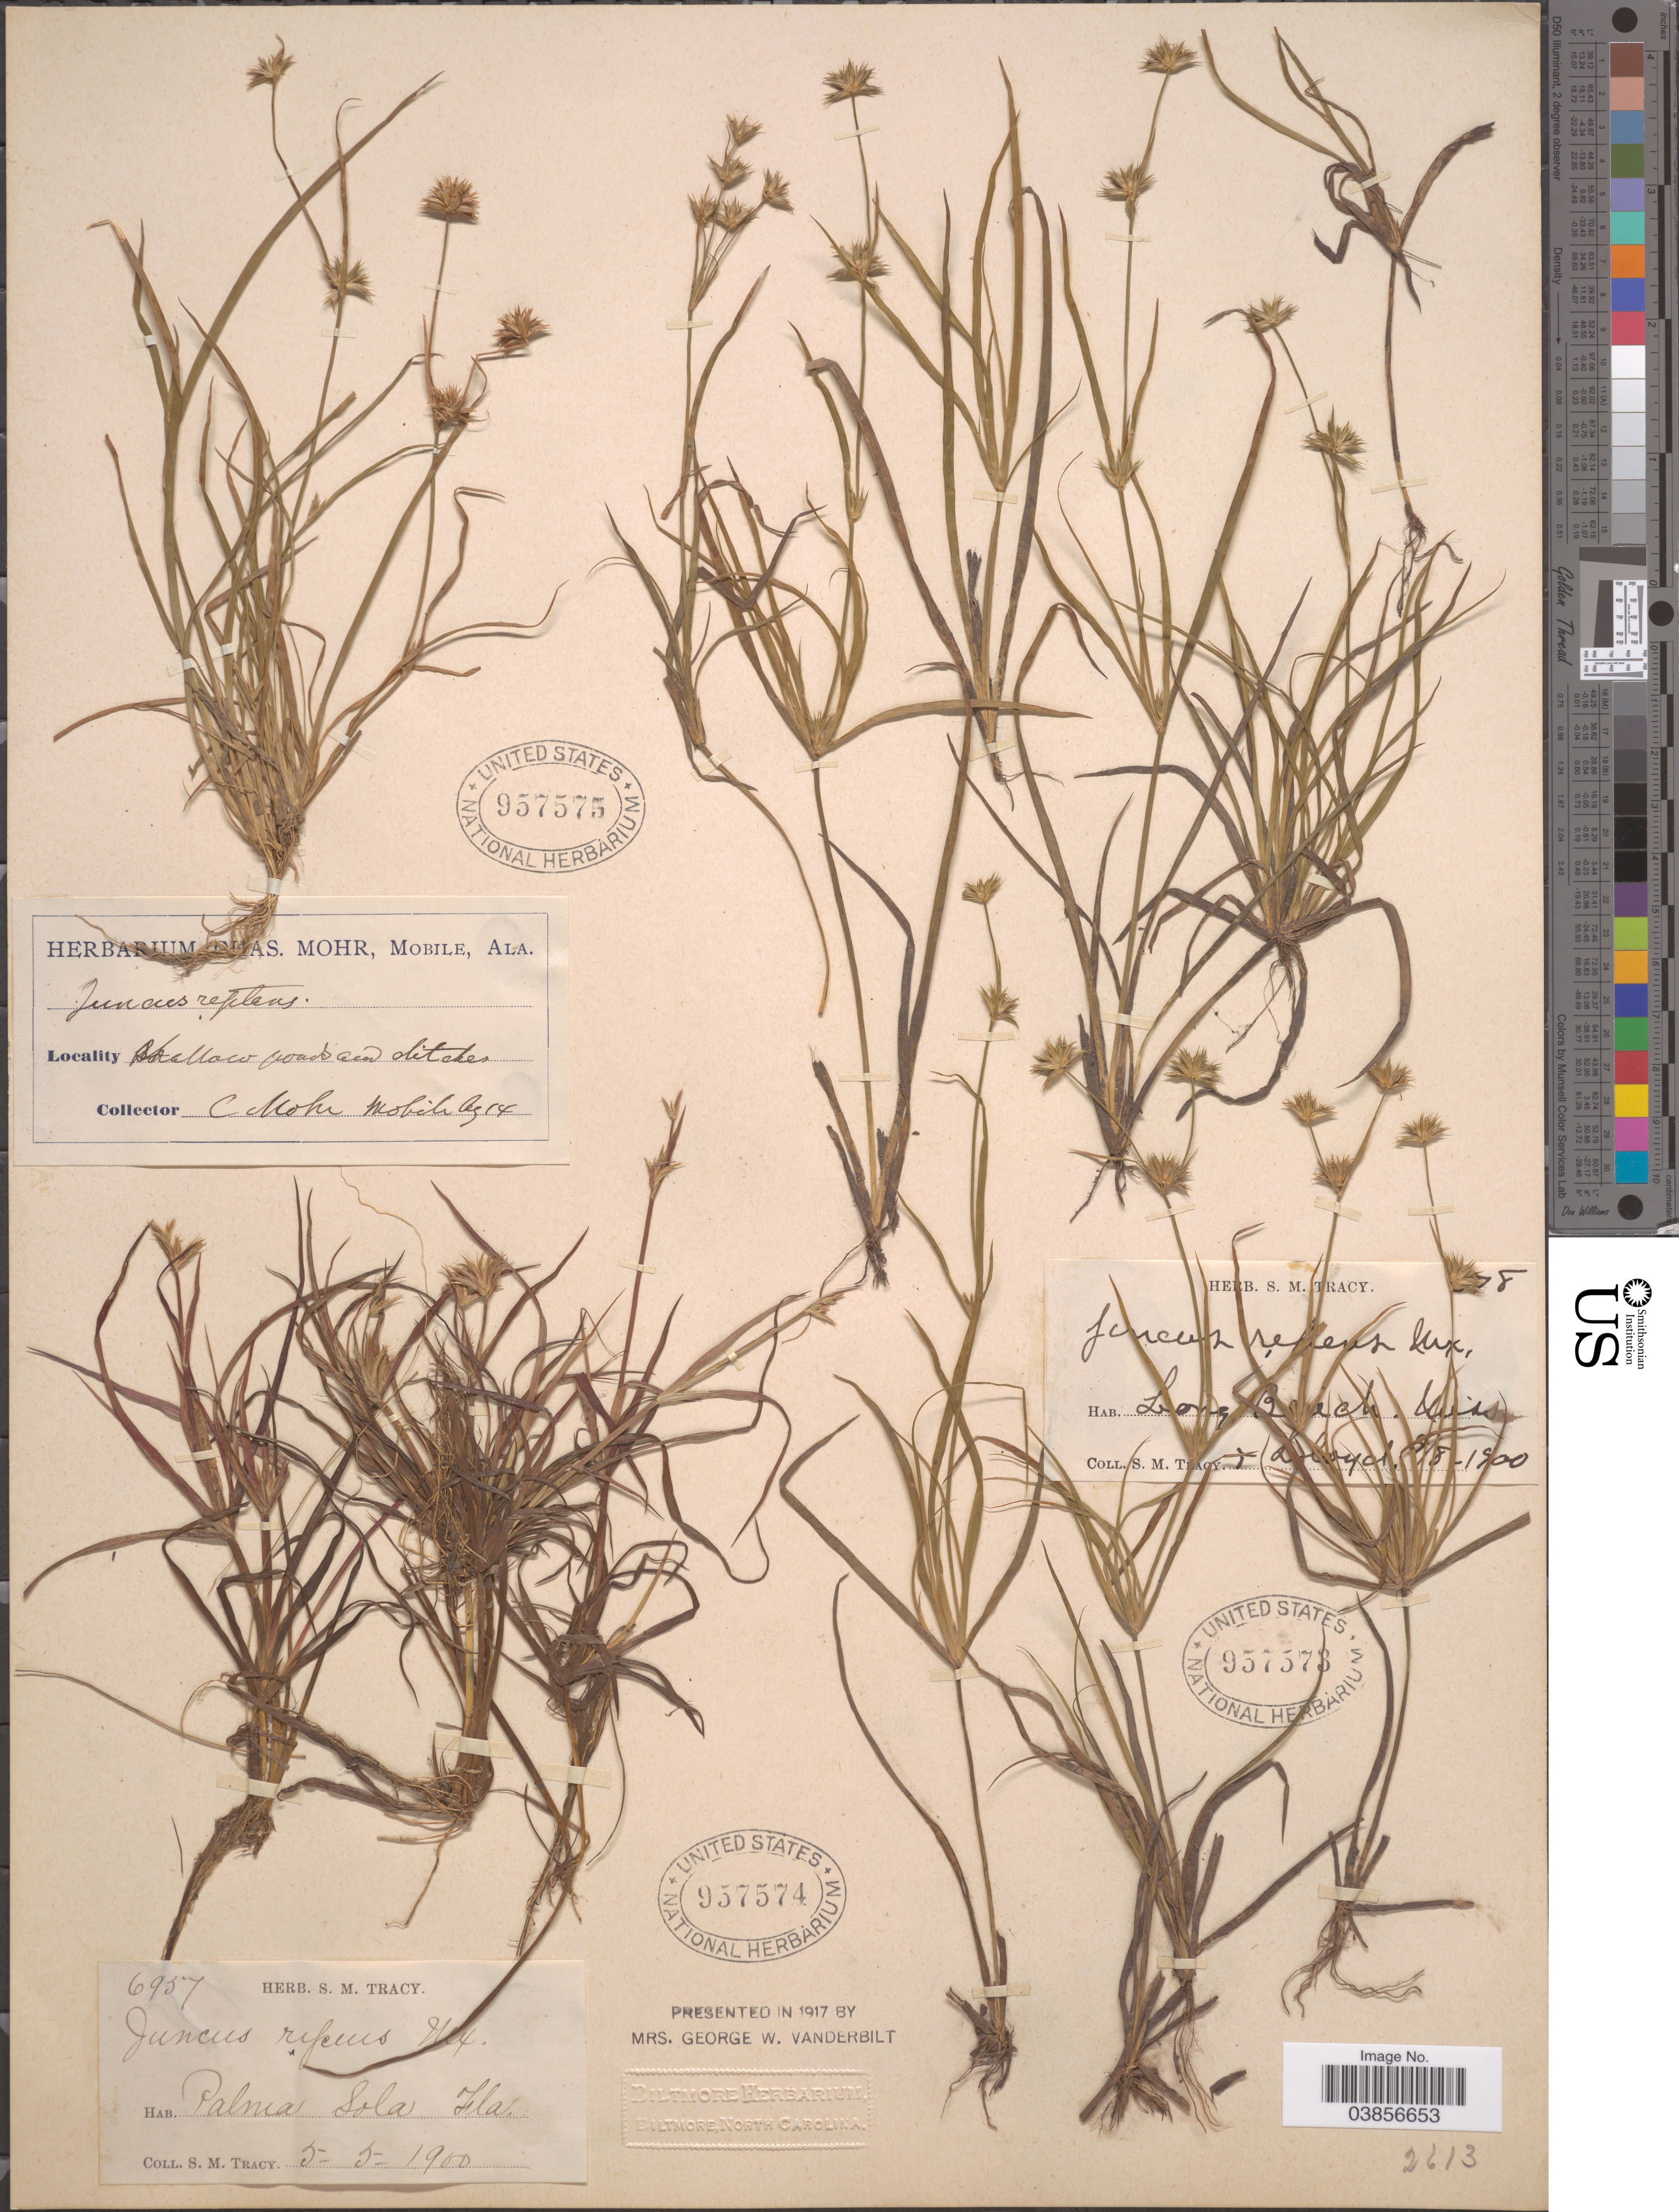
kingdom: Plantae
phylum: Tracheophyta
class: Liliopsida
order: Poales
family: Juncaceae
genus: Juncus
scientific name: Juncus repens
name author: Michx.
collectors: S. M. Tracy & -- Lloyd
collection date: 1900-09-08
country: United States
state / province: Mississippi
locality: Long Beach.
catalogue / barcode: US 957573